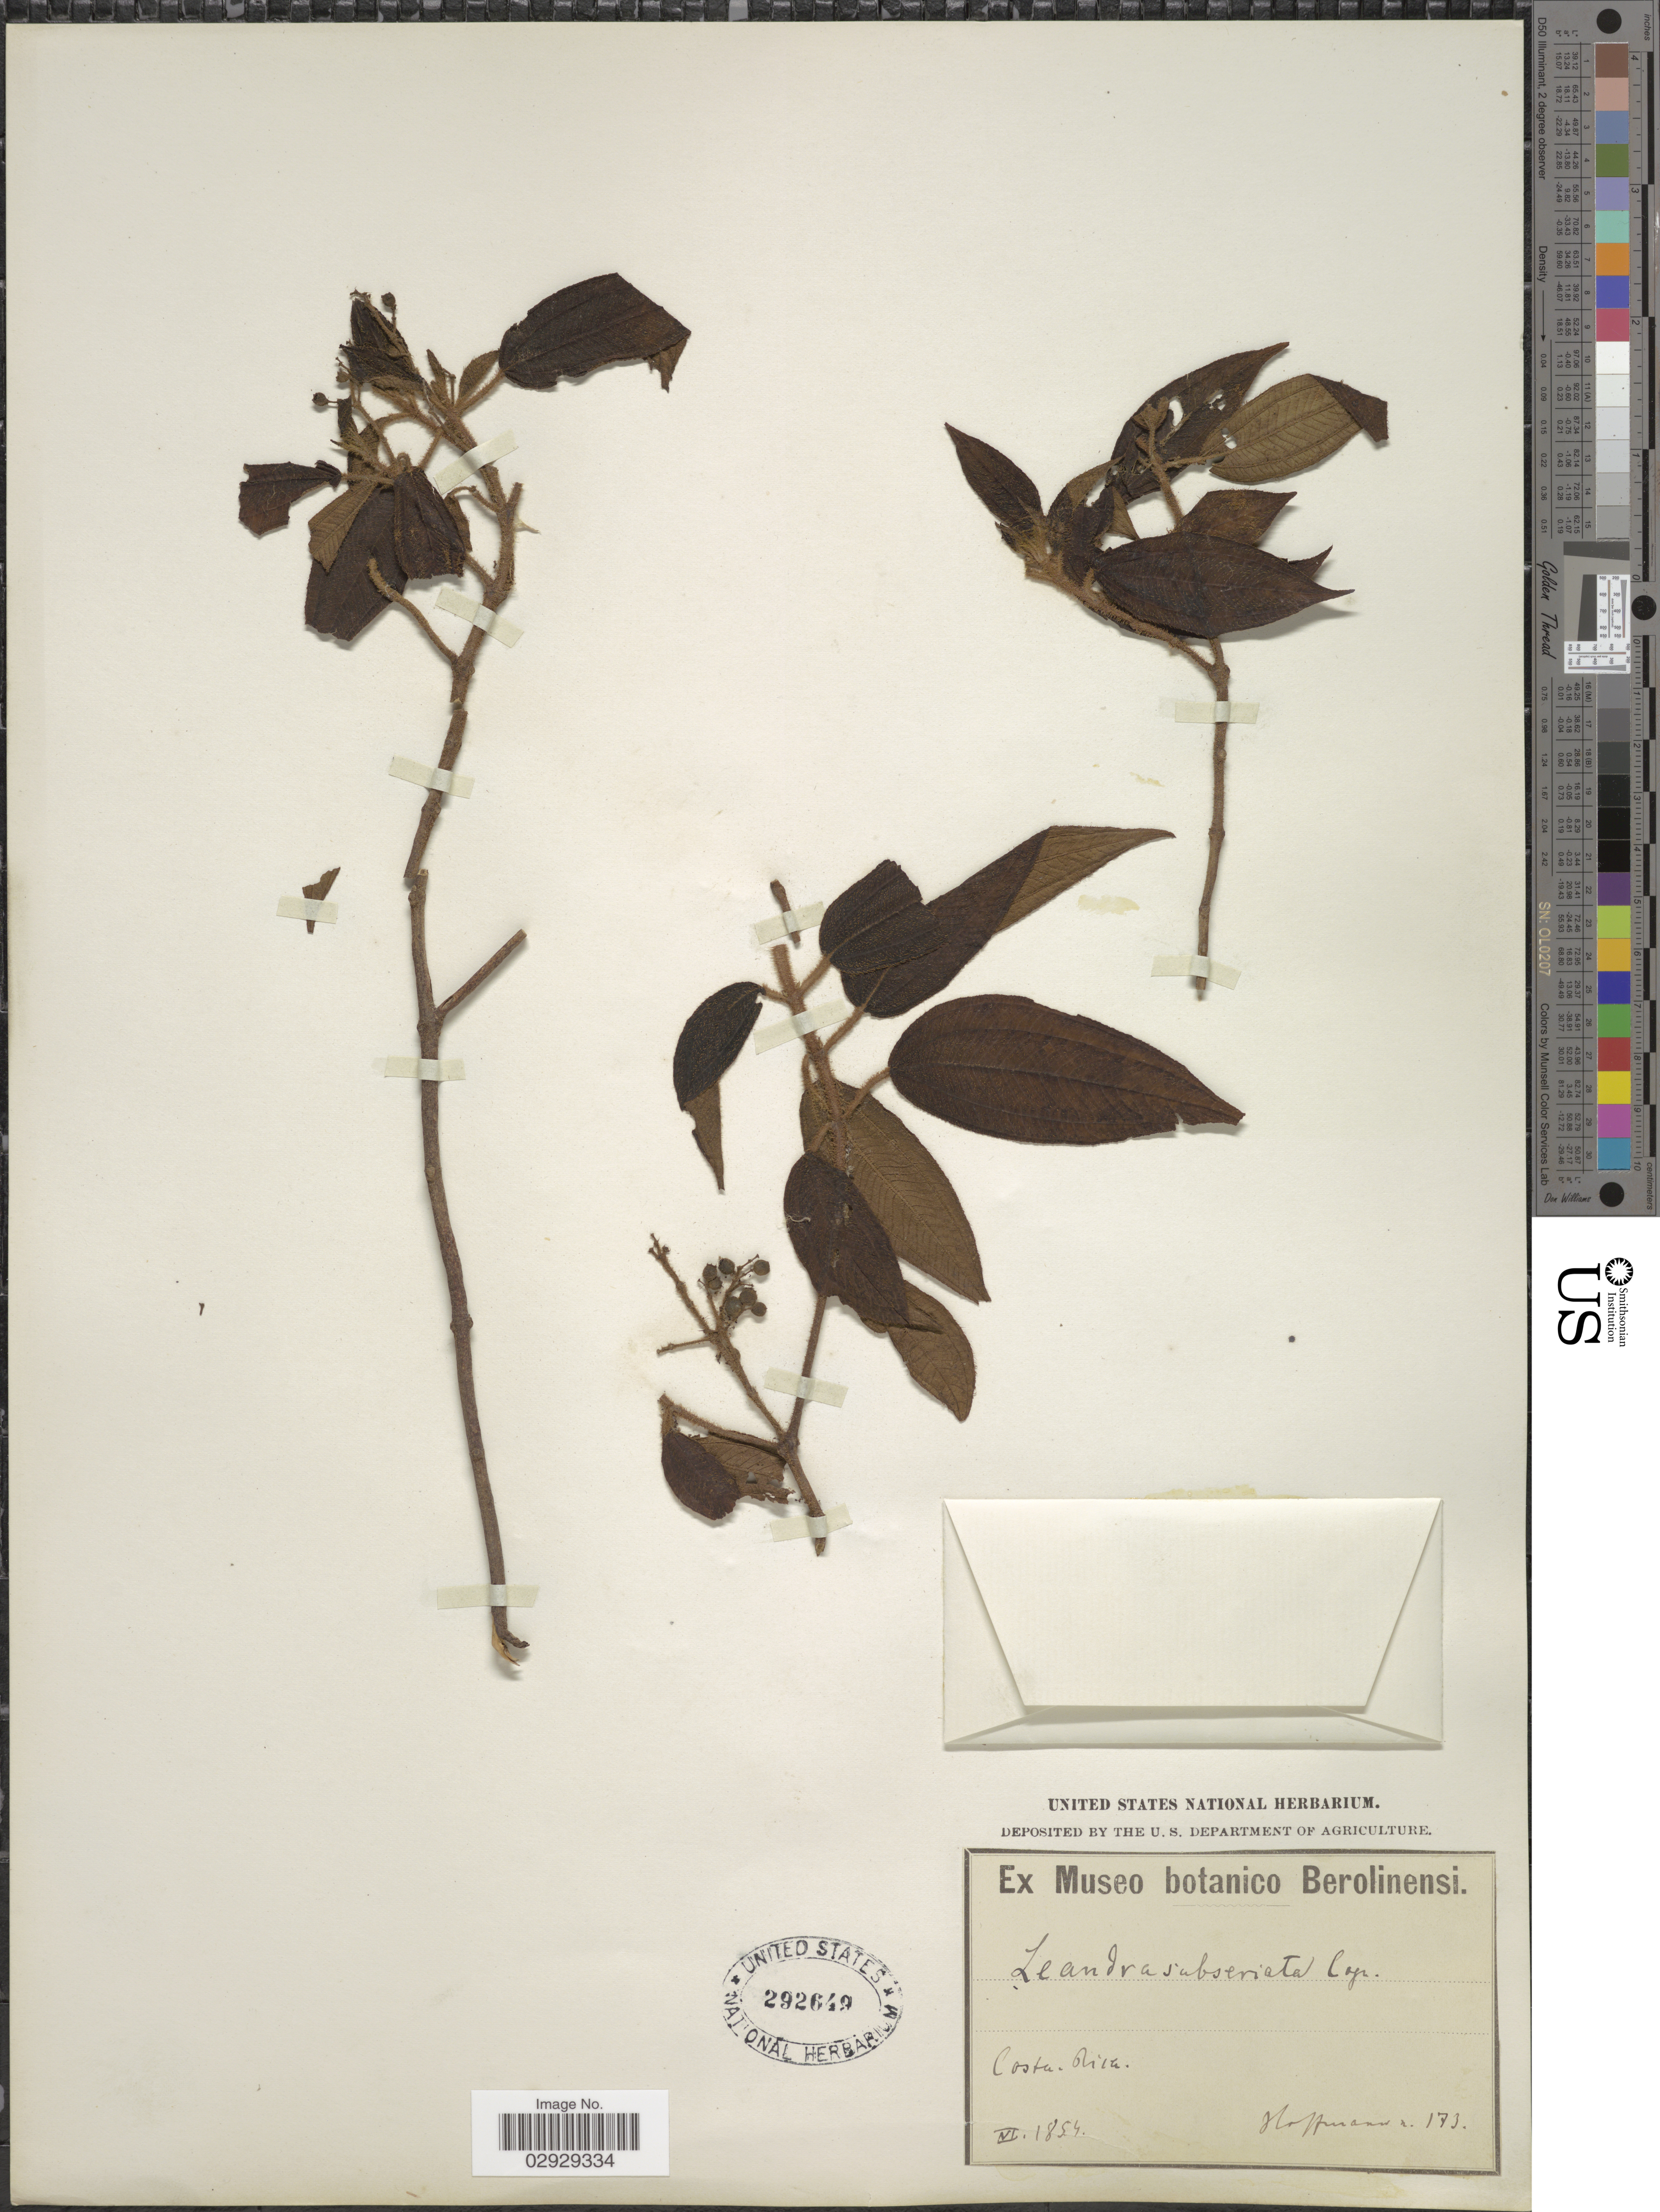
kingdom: Plantae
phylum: Tracheophyta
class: Magnoliopsida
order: Myrtales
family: Melastomataceae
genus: Leandra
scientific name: Leandra melanodesma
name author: (Naudin) Cogn.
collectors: -. Hoffmann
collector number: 173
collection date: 1854-06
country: Costa Rica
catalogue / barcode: US 292649